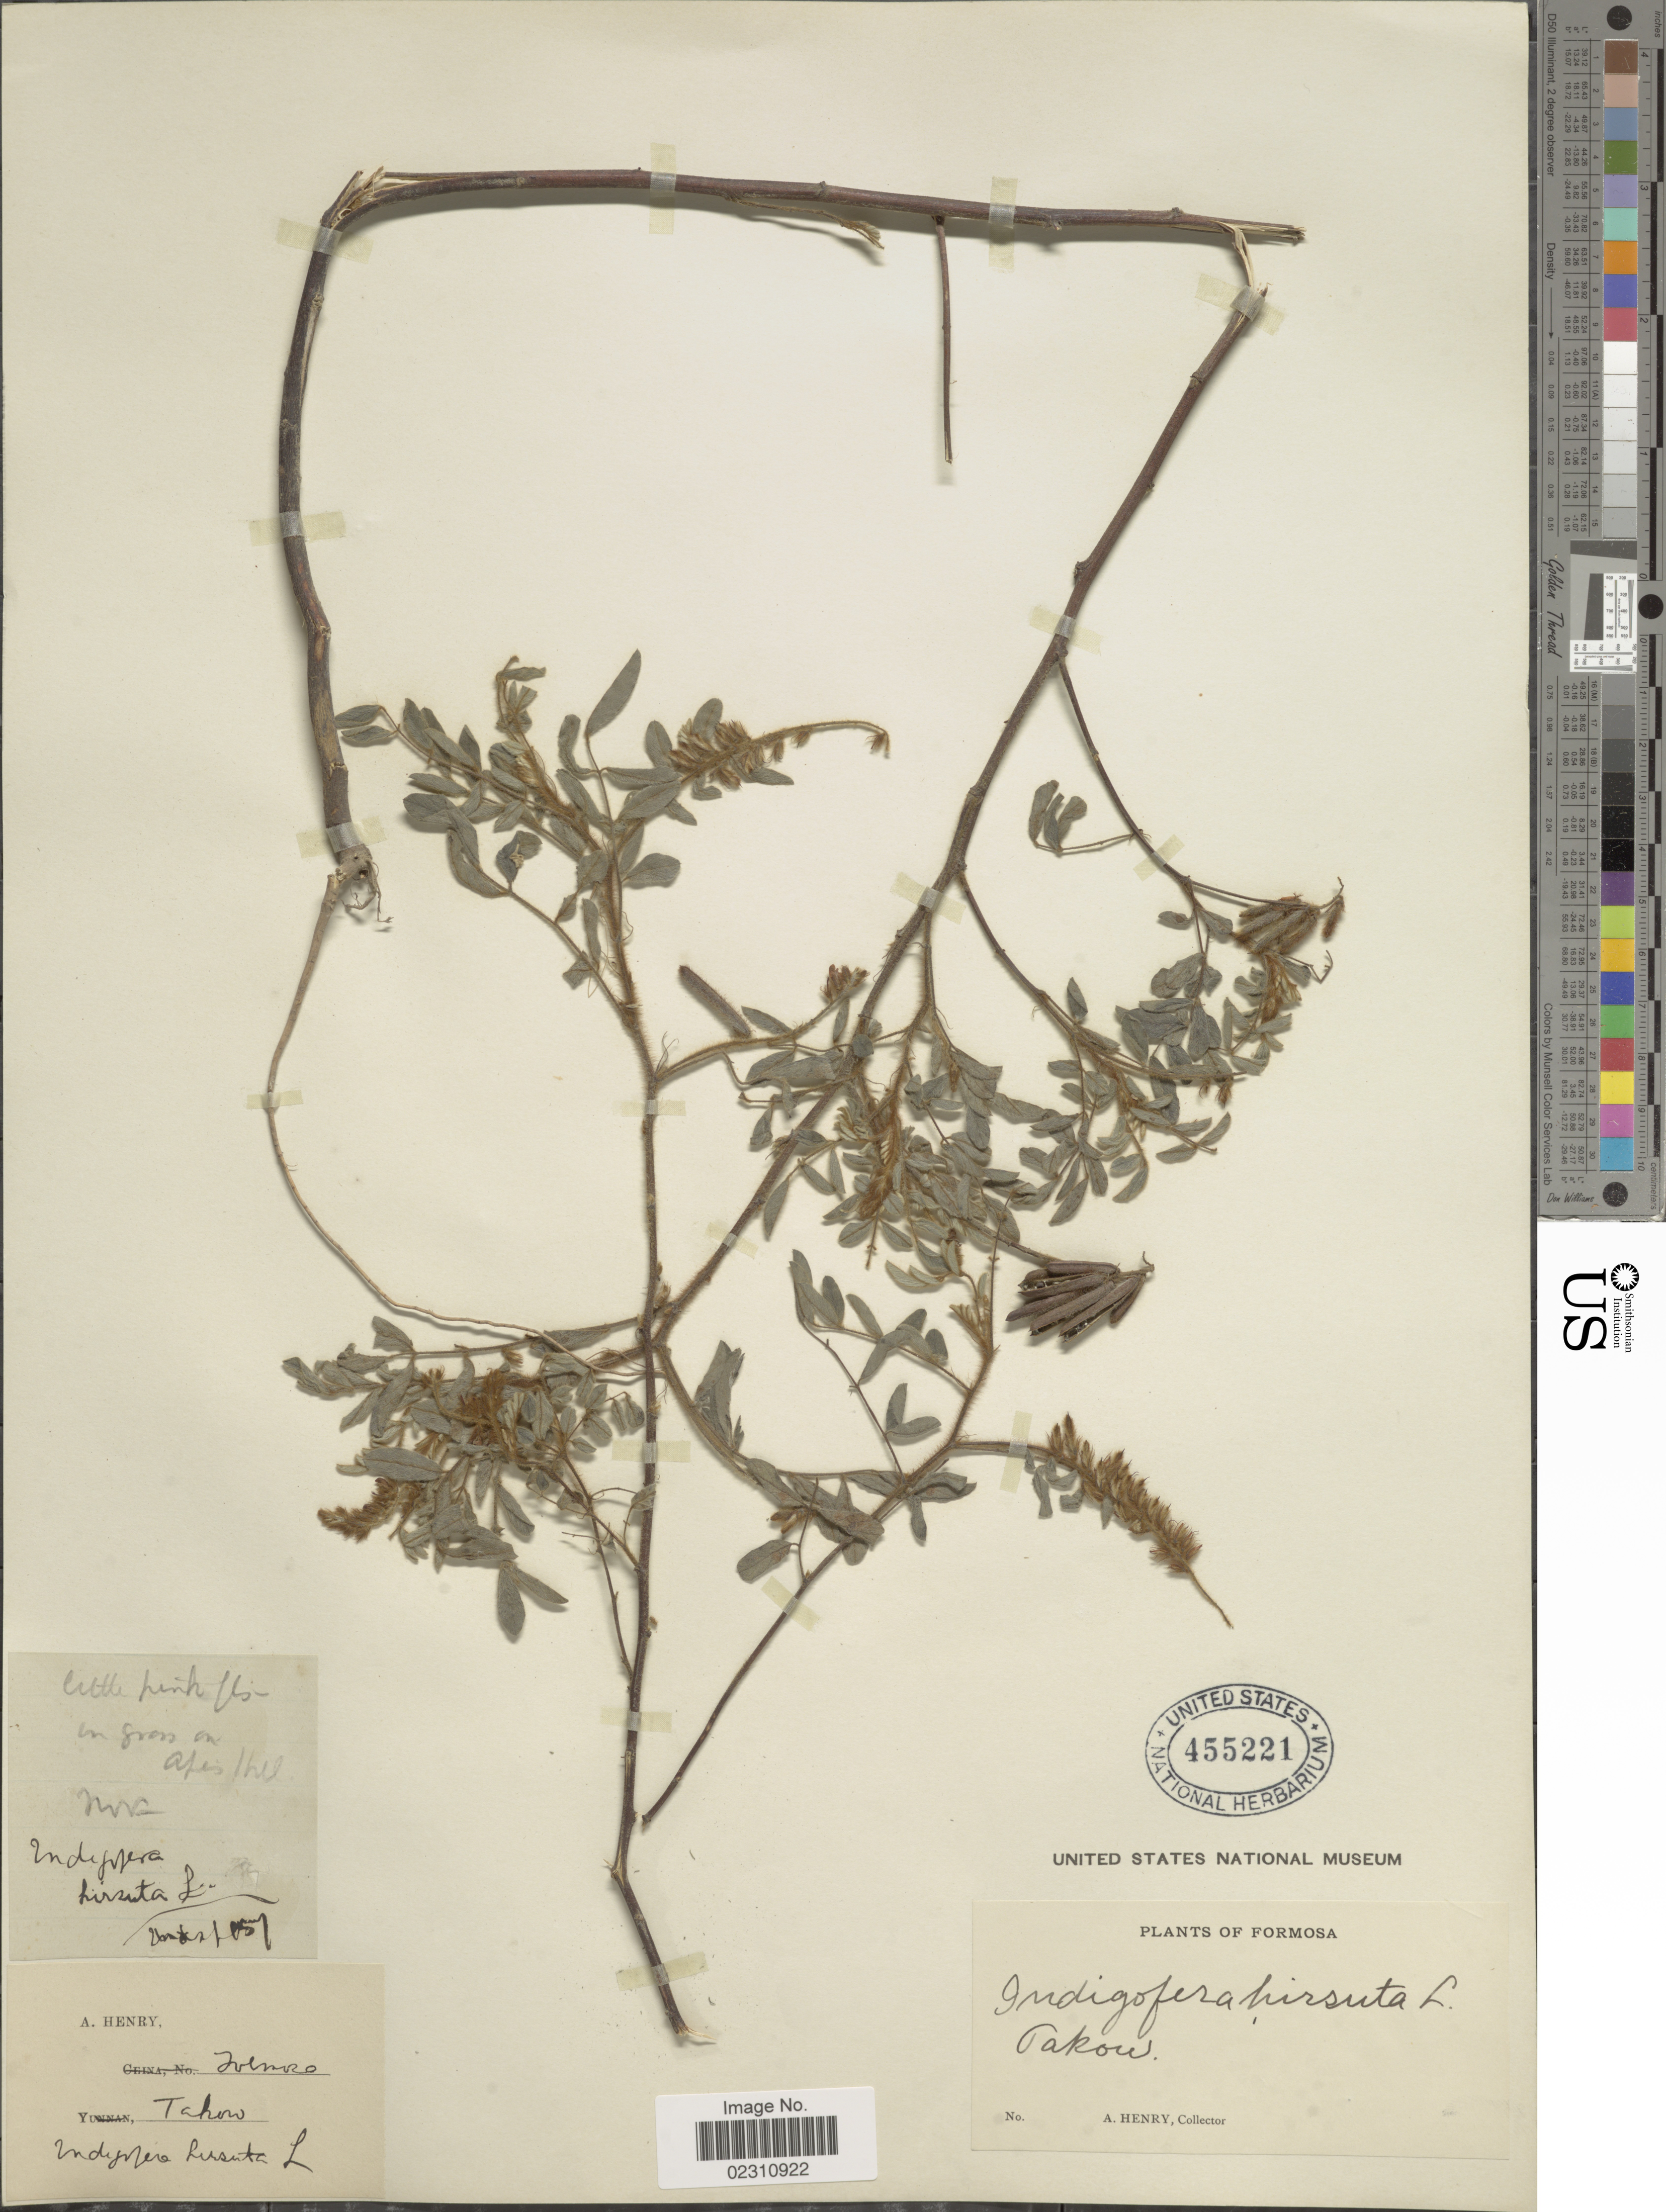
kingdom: Plantae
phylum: Tracheophyta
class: Magnoliopsida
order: Fabales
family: Fabaceae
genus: Indigofera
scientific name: Indigofera hirsuta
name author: L.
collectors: A. Henry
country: Taiwan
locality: Formosa, Takow.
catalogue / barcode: US 455221